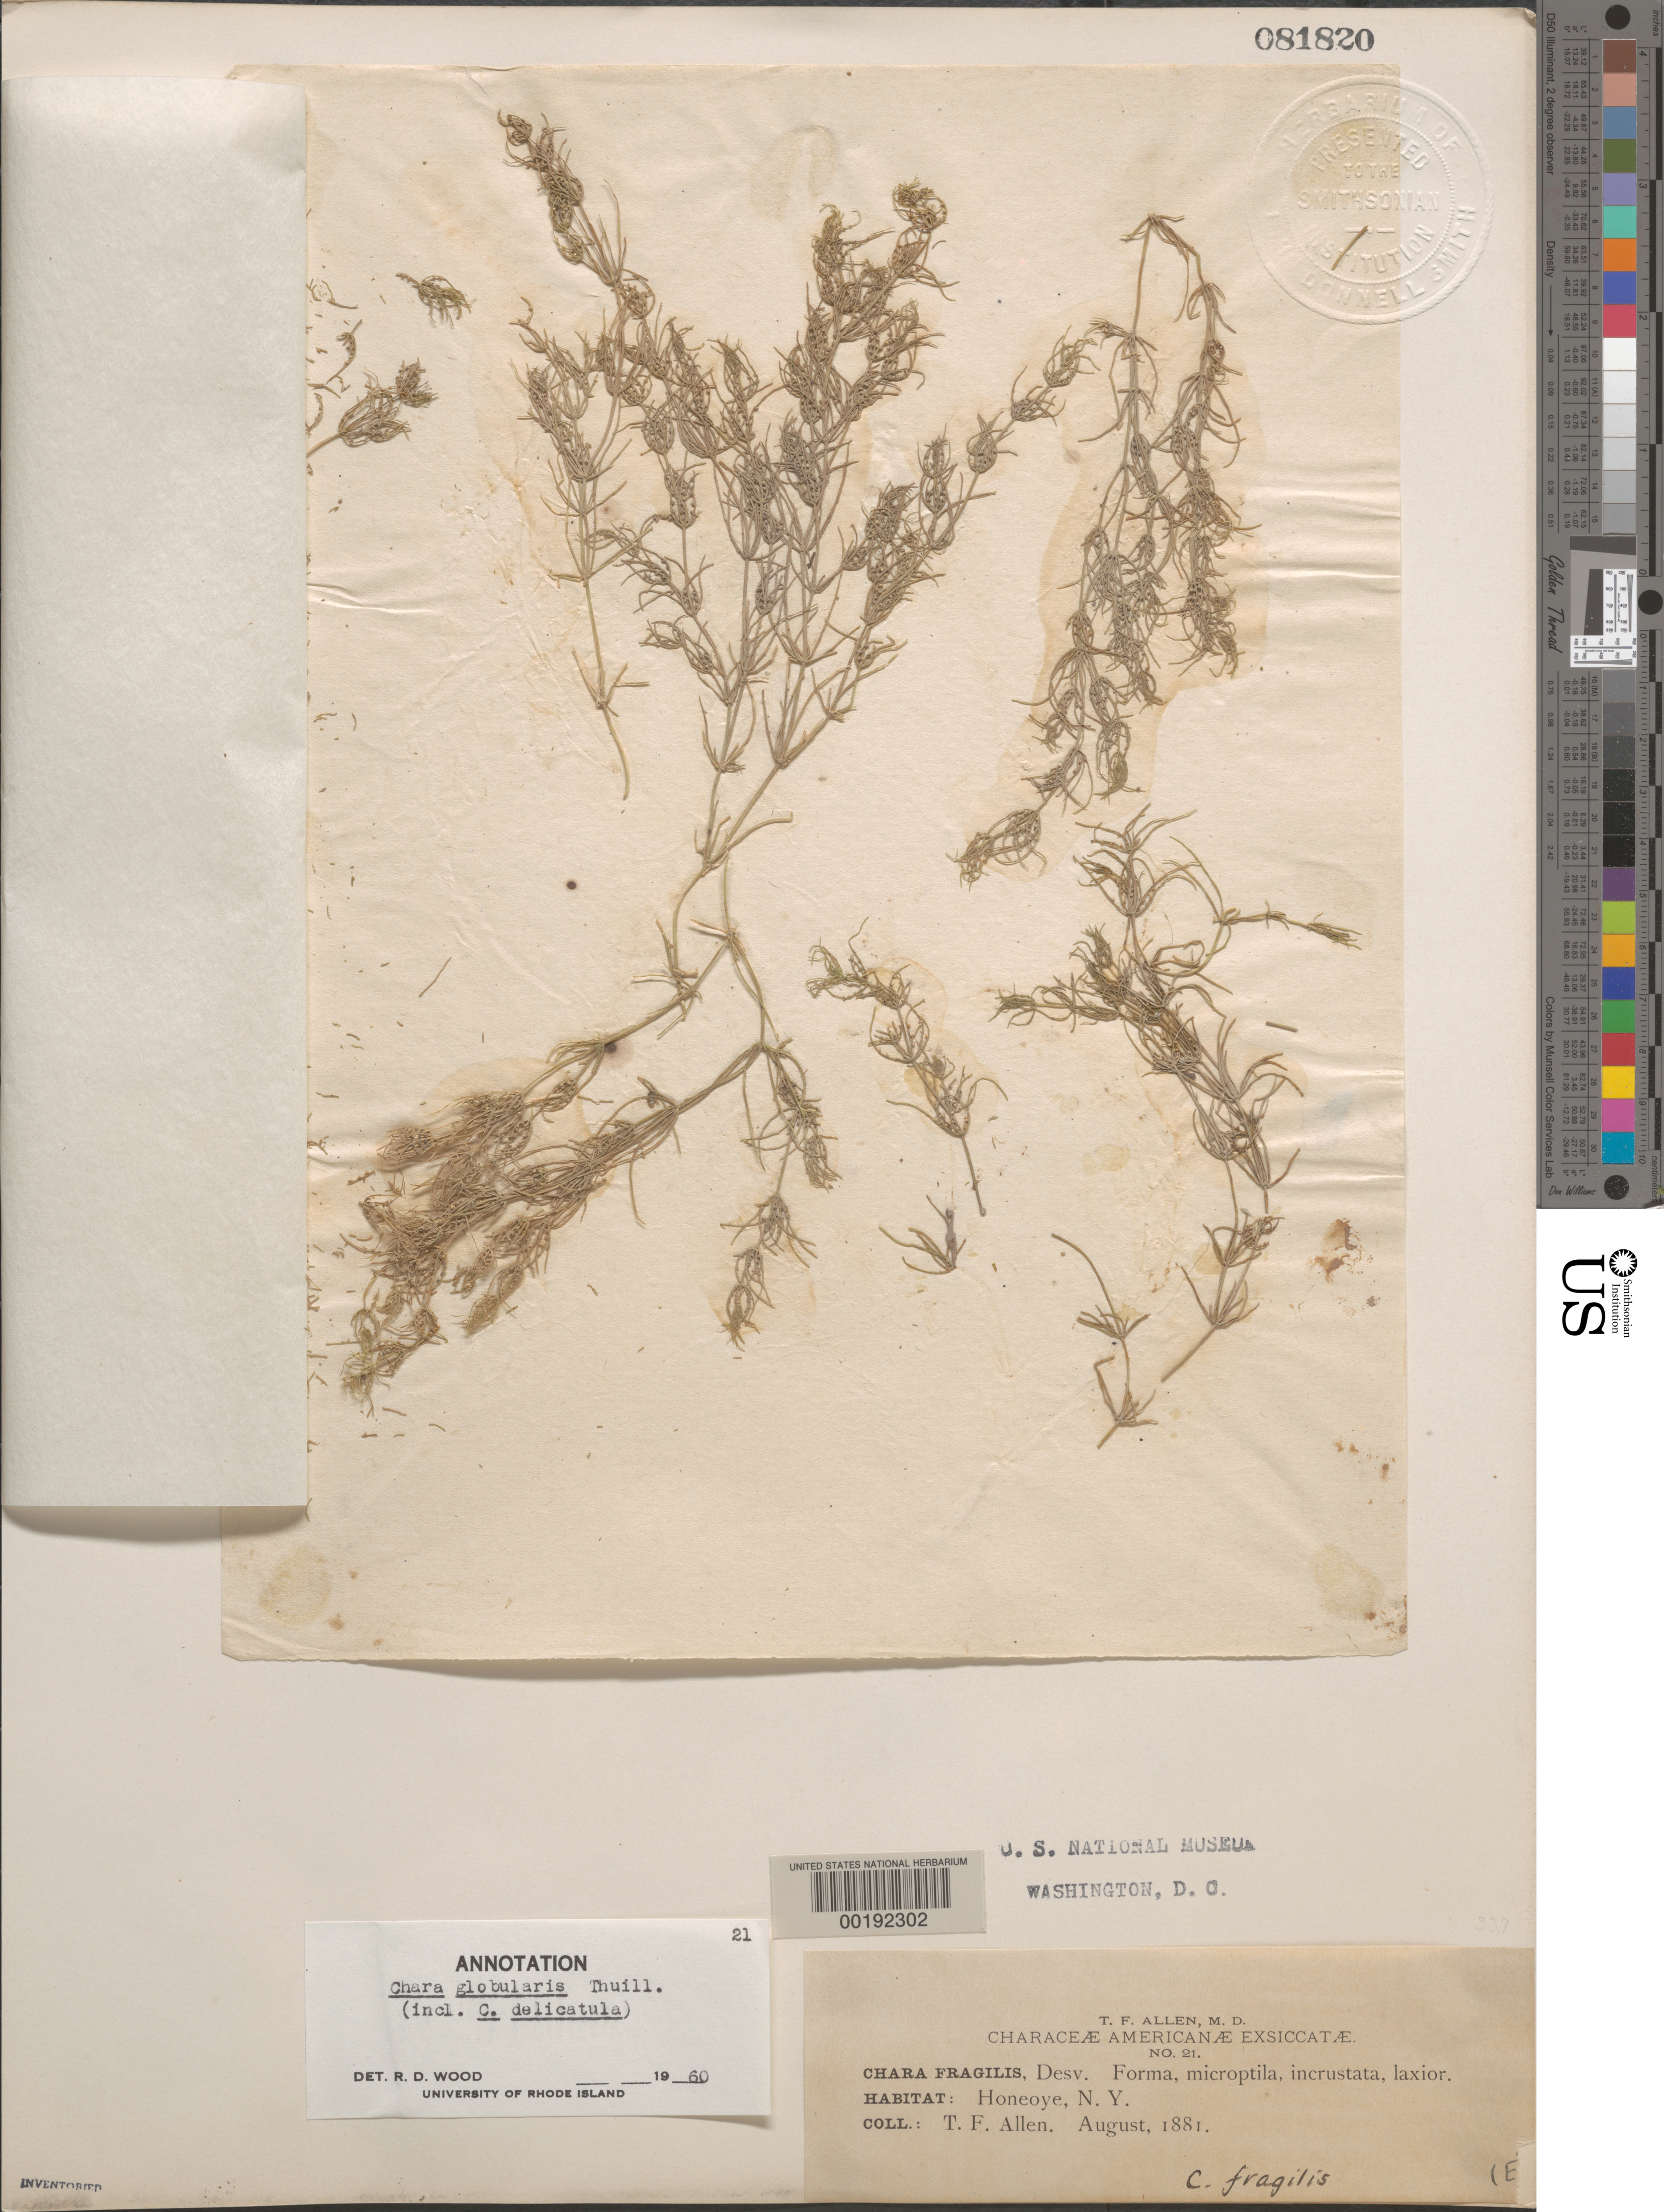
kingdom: Plantae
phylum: Charophyta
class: Charophyceae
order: Charales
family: Characeae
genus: Chara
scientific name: Chara globularis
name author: Thuiller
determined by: Wood, R. D.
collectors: T. F. Allen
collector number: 21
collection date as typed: Aug 1881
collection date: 1881-08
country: United States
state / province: New York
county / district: Ontario County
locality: Honeoye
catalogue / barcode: US 81820